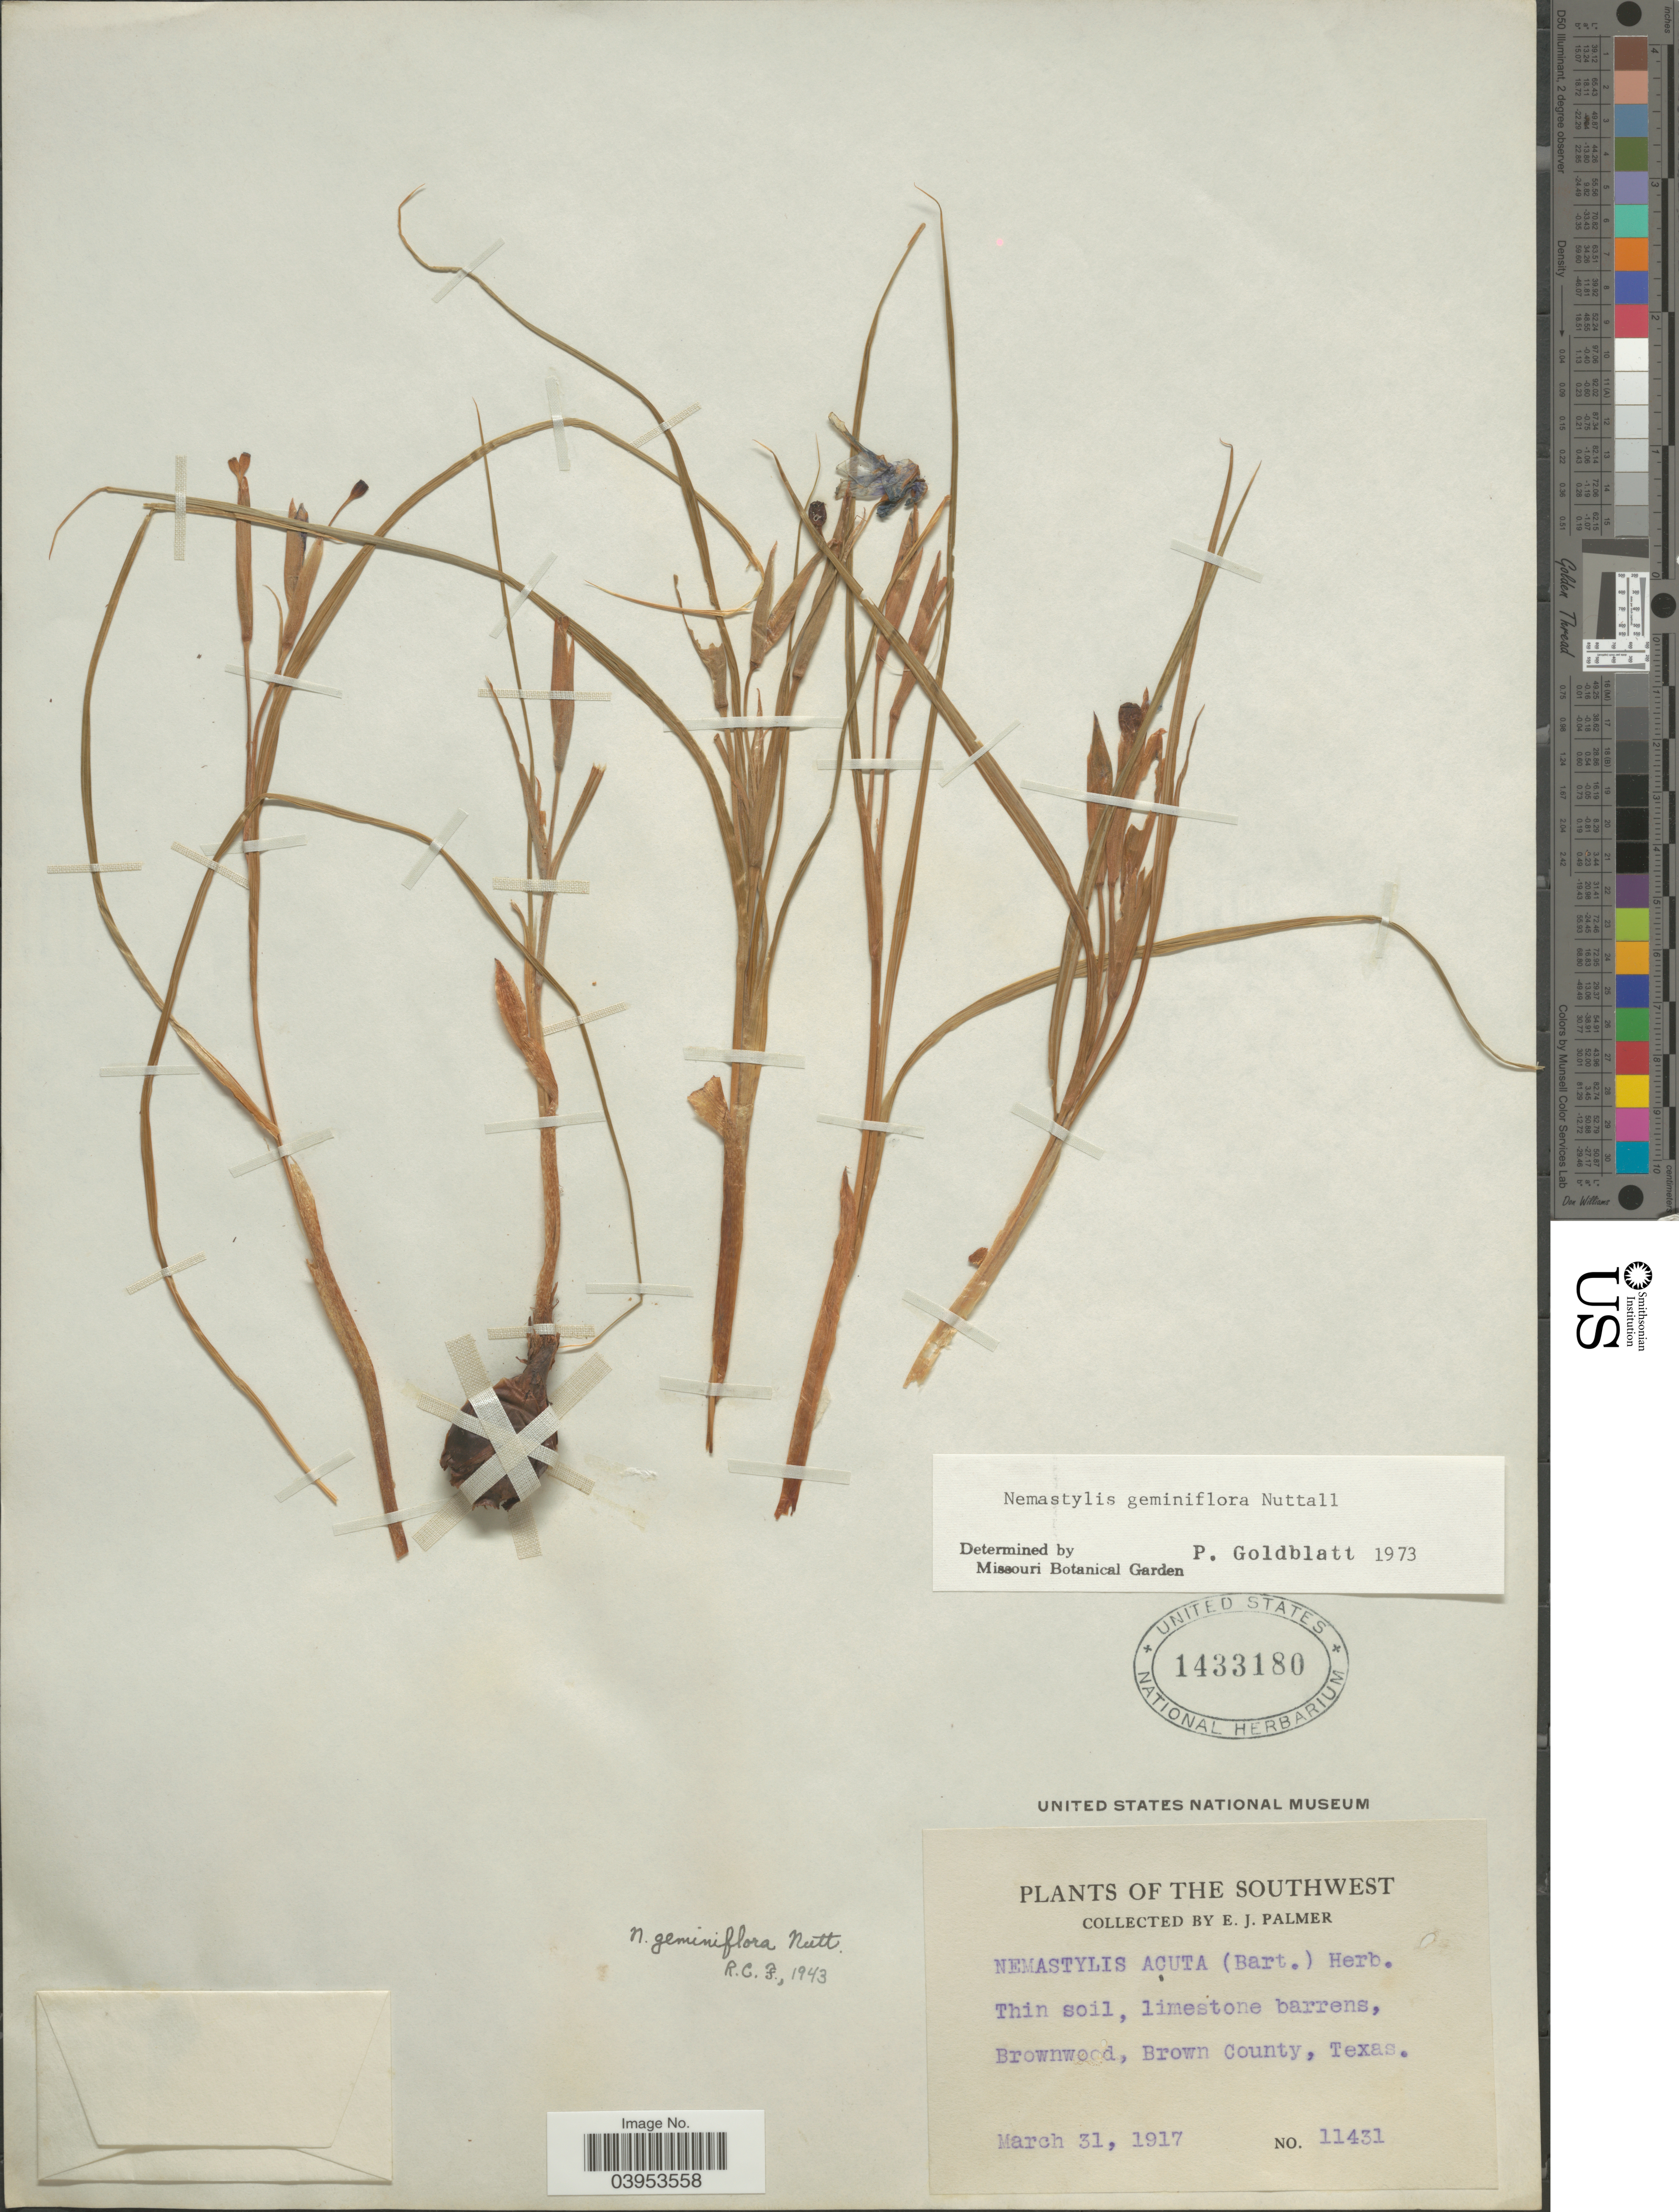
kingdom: Plantae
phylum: Tracheophyta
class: Liliopsida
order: Asparagales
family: Iridaceae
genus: Nemastylis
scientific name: Nemastylis geminiflora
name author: Nutt.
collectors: E. J. Palmer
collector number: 11431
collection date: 1917-03-31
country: United States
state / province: Texas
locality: The Southwest. Brownwood, Brown County.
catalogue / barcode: US 1433180